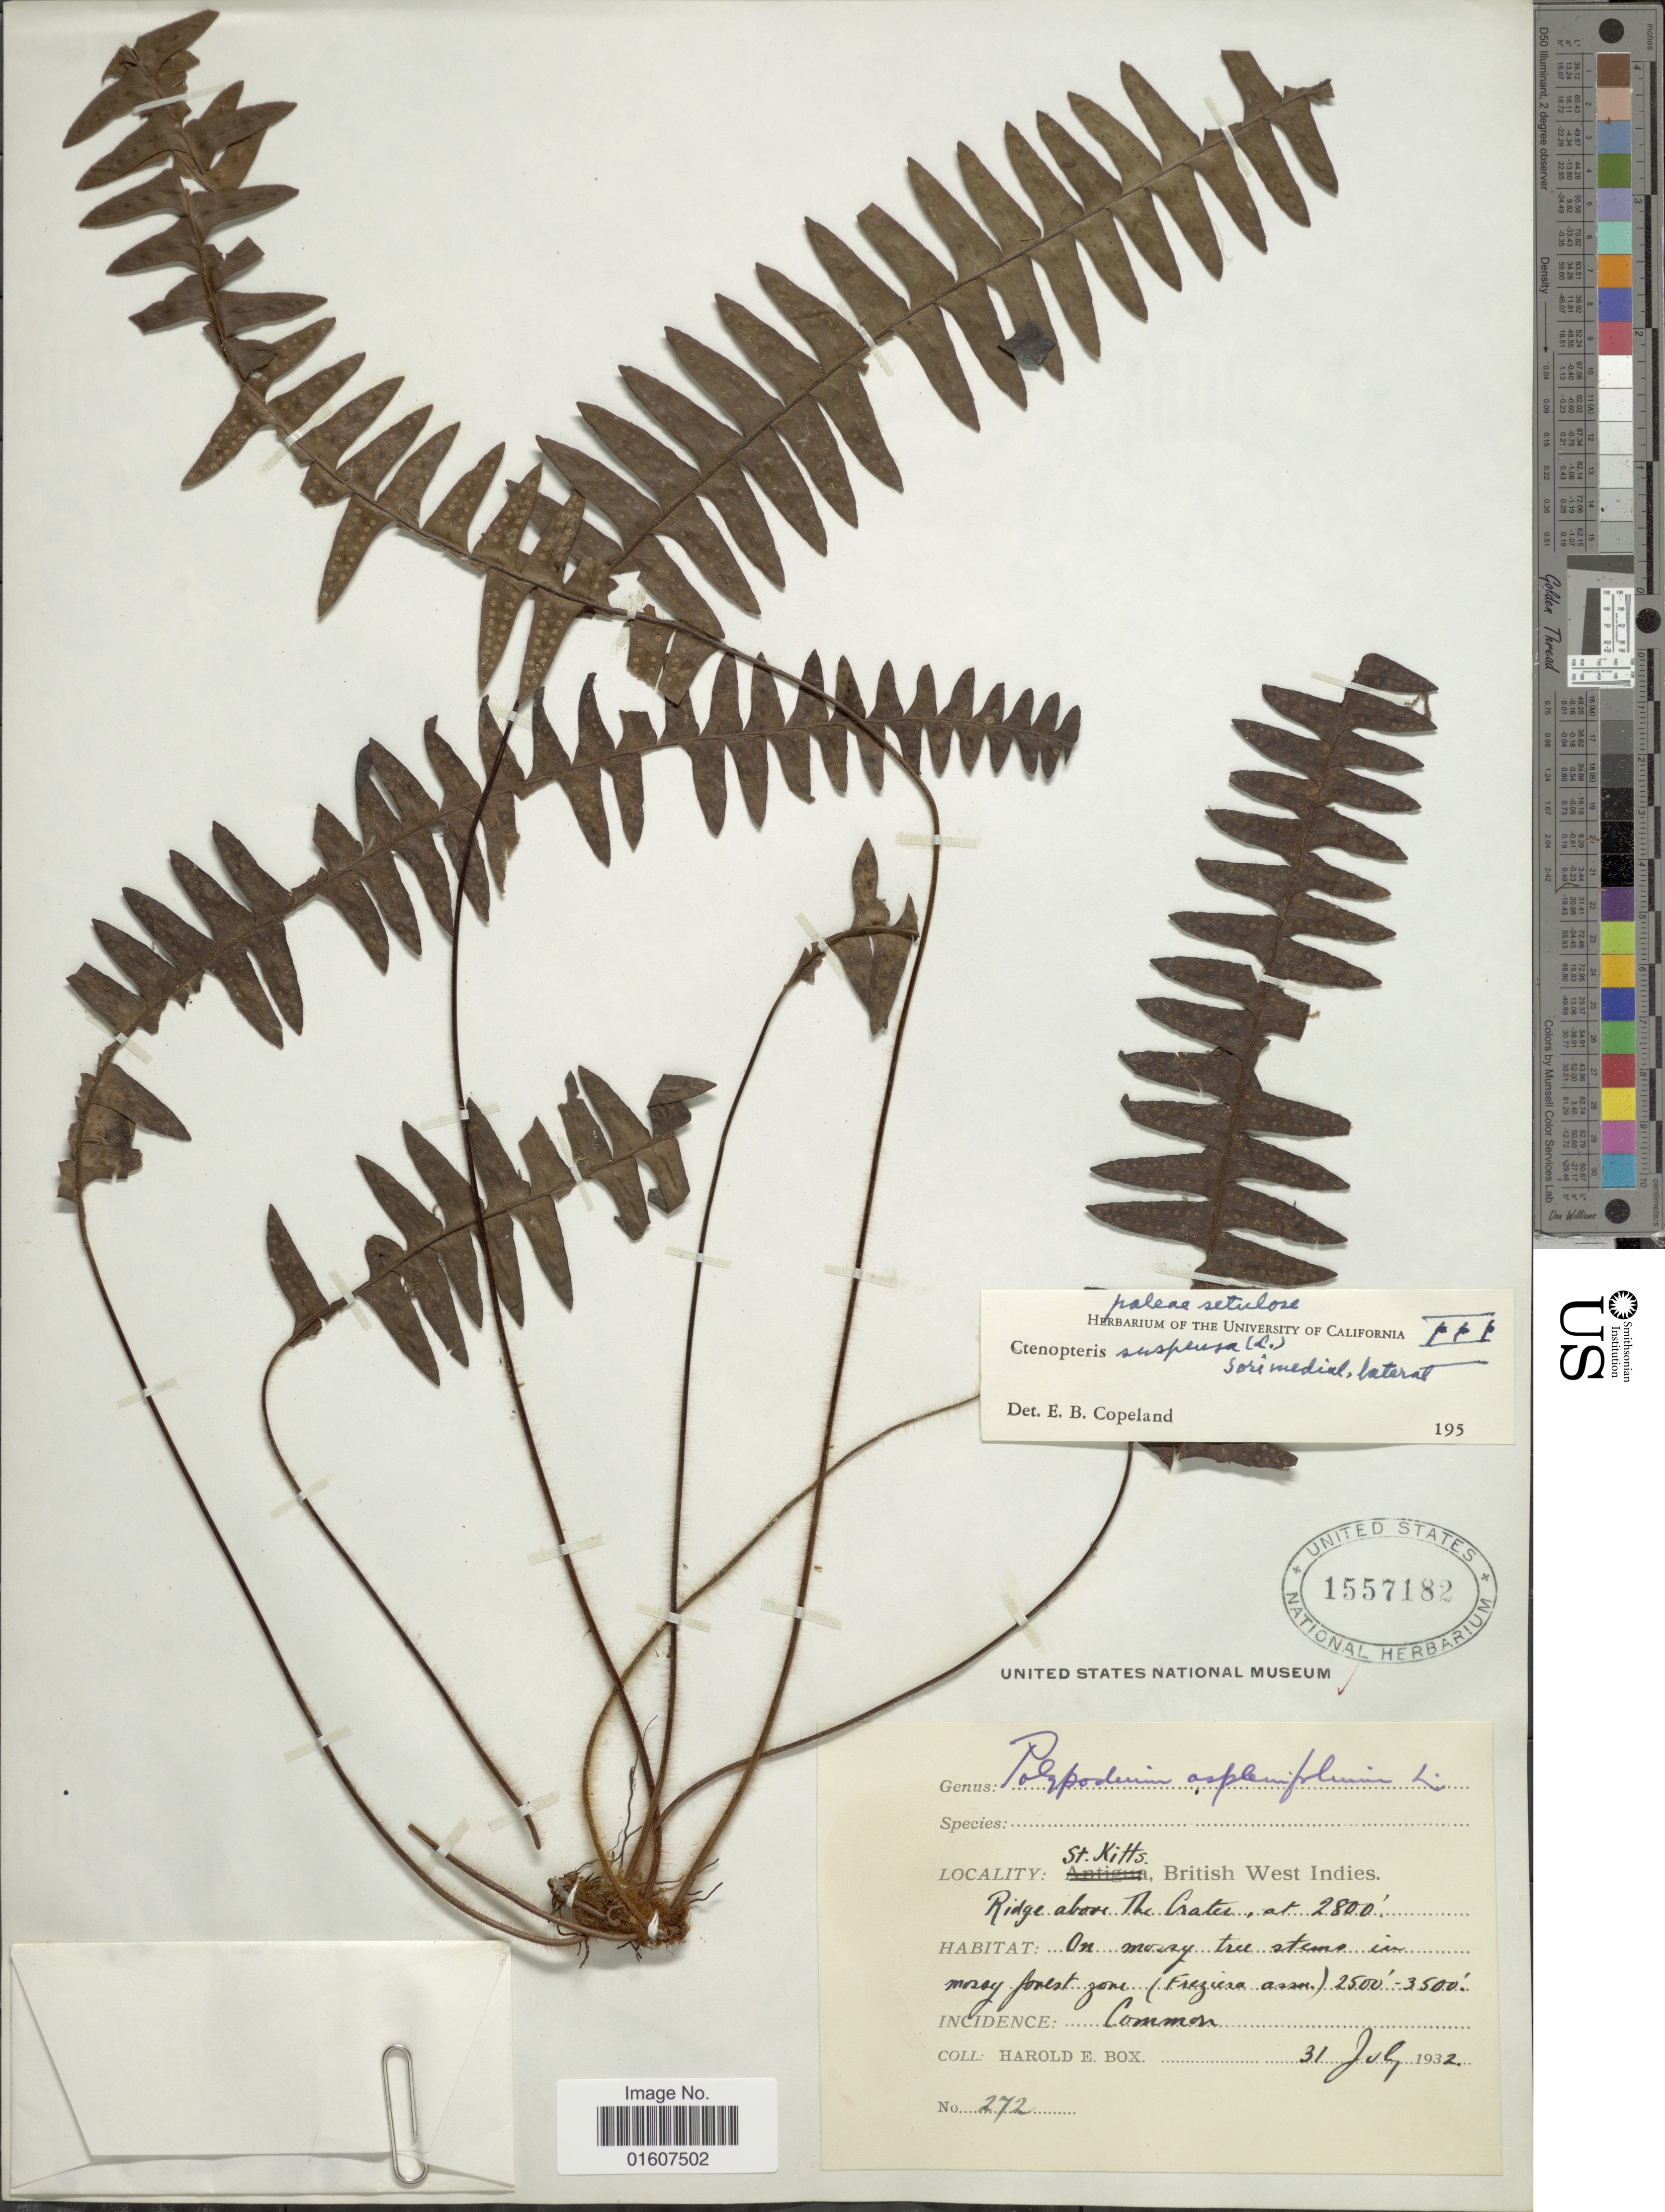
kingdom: Plantae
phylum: Tracheophyta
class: Polypodiopsida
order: Polypodiales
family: Polypodiaceae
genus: Terpsichore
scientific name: Terpsichore eggersii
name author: (Baker ex Hook.) A.R. Sm.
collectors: H. E. Box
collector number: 272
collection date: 1932-07-31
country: St. Christopher-Nevis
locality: St. Kitts, British West Indies, Ridge above The Crater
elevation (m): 853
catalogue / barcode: US 1557182